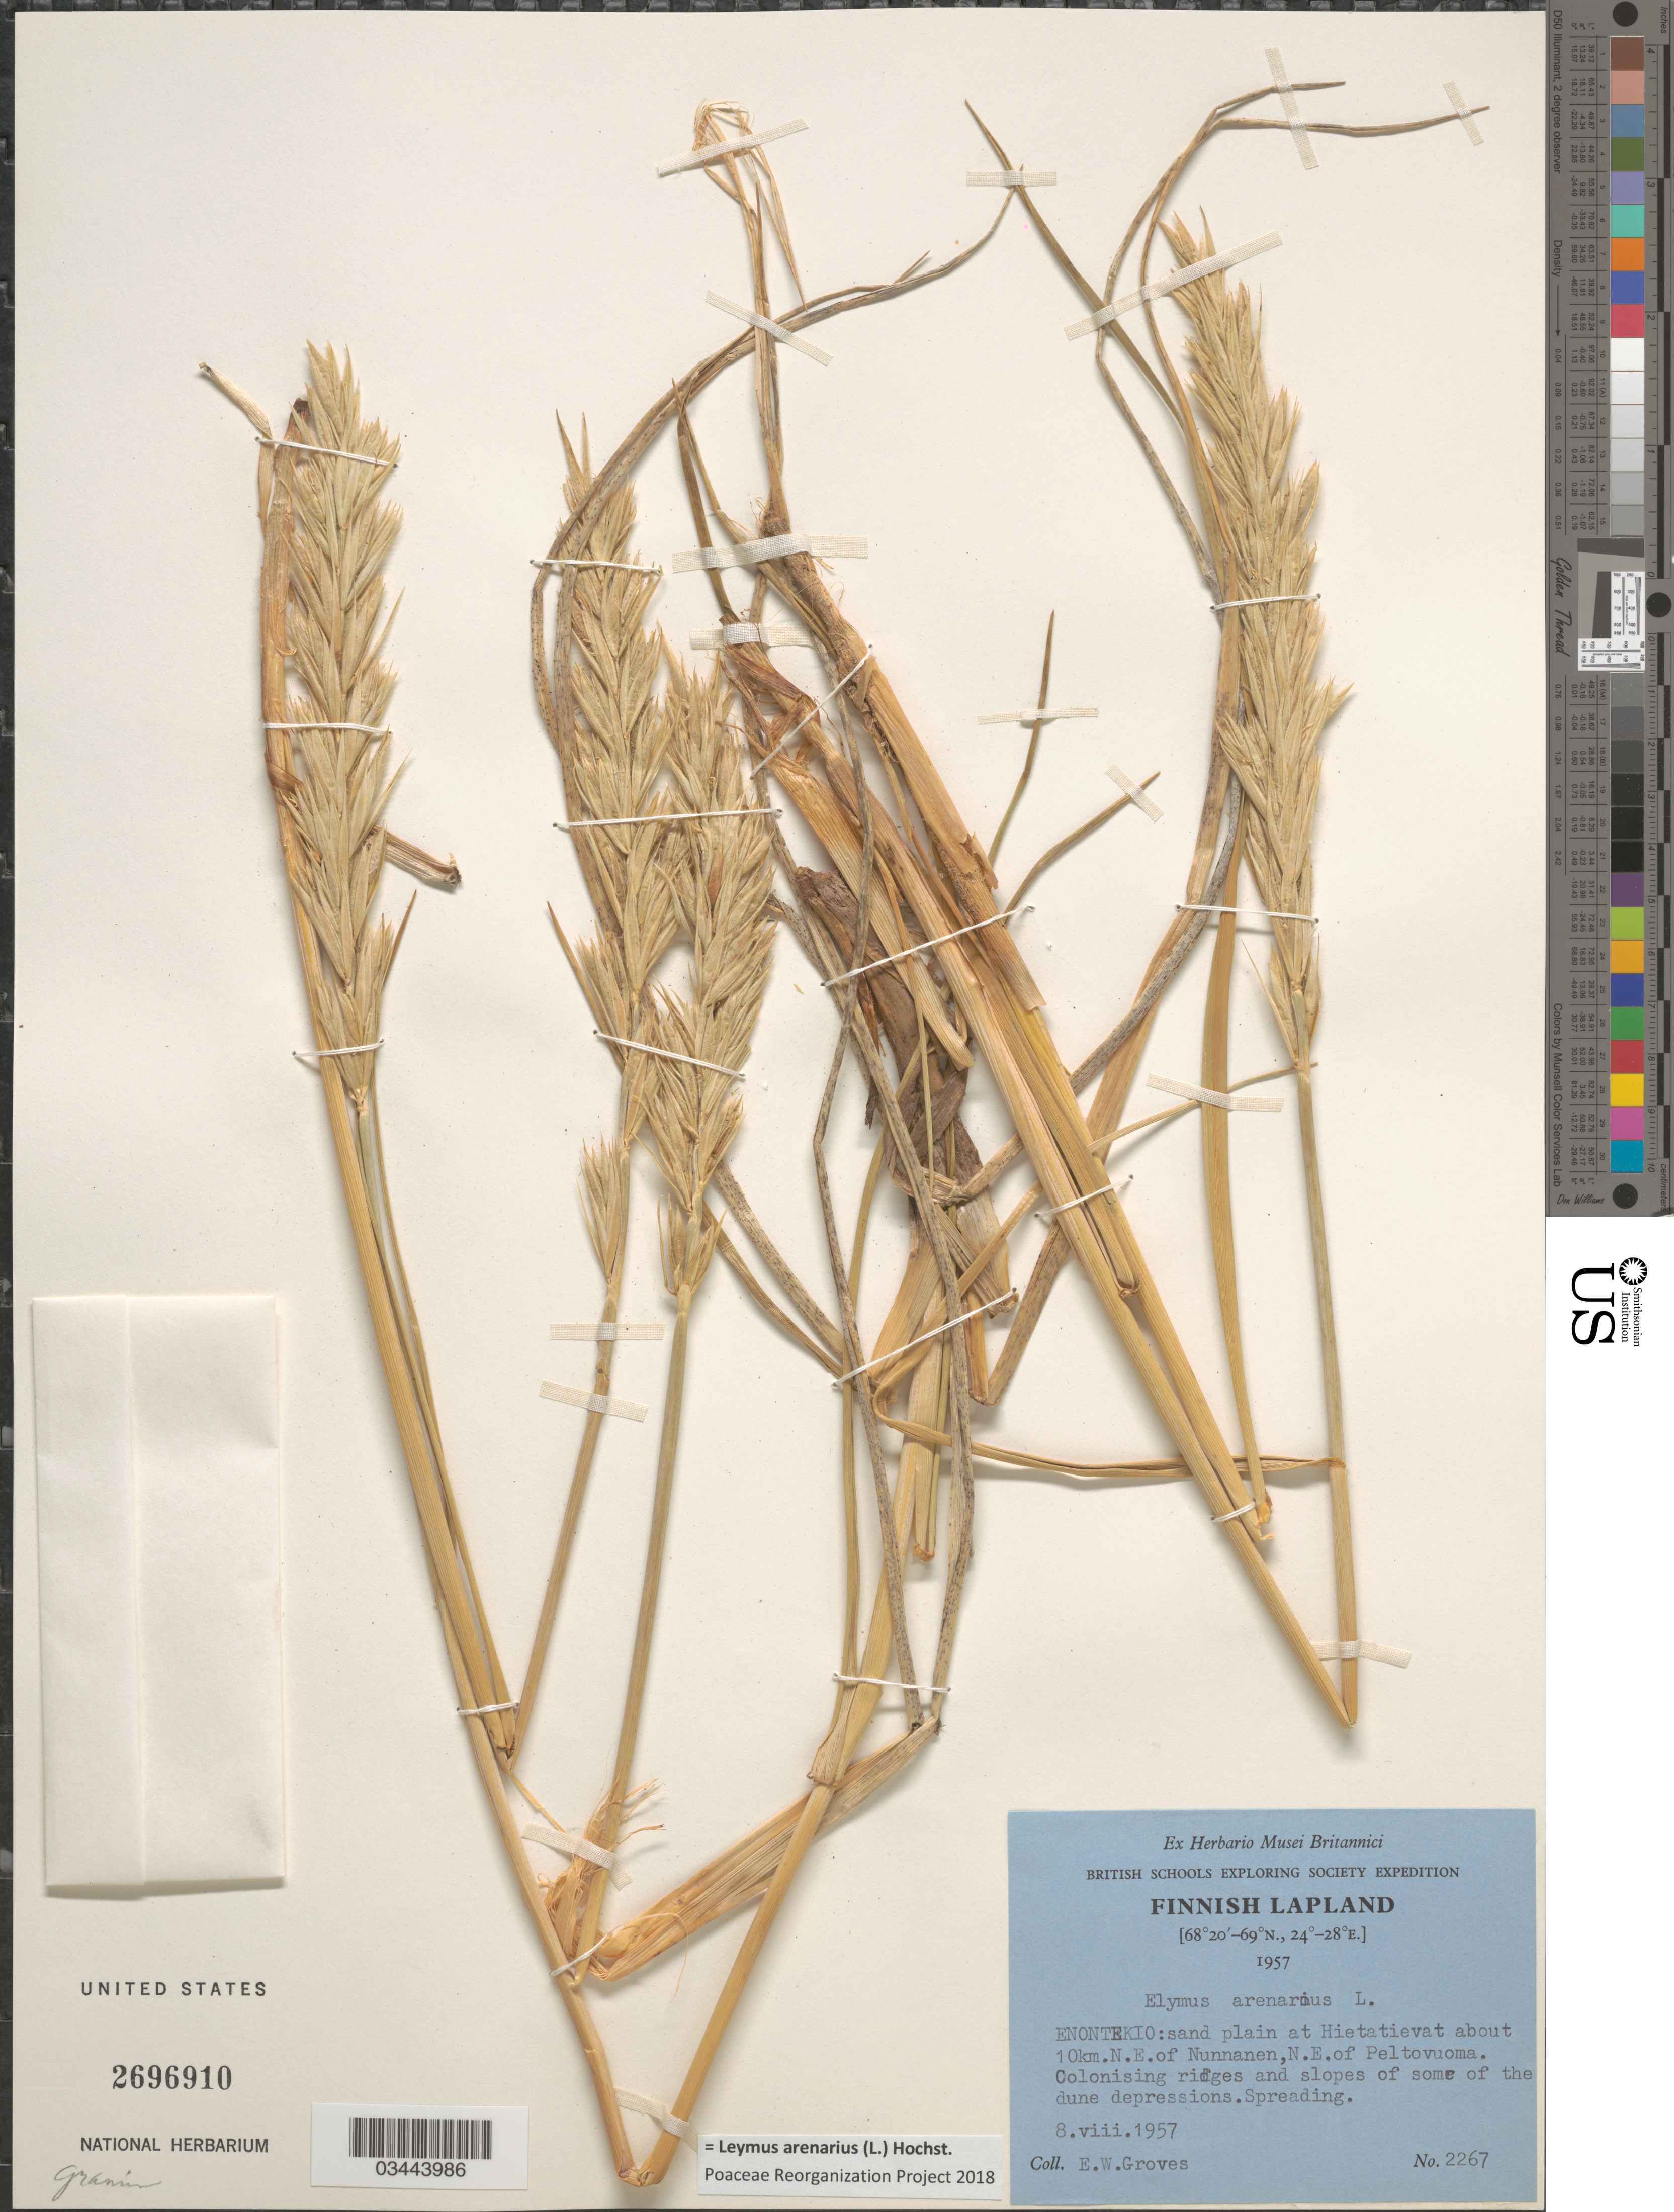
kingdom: Plantae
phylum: Tracheophyta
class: Liliopsida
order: Poales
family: Poaceae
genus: Leymus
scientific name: Leymus arenarius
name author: (L.) Hochst.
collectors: E. Groves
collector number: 2267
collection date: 1957-08-08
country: Finland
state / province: Lappi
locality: British Schools Exploring Society Expedition. Finnish Lapland. Enontekio: sand plain at Hietatievat about 10km. N.E. of Nunnanen, N.E.of Peltovuoma. Colonising ridges and slopes of some of the dune depressions. Spreading.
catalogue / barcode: US 2696910